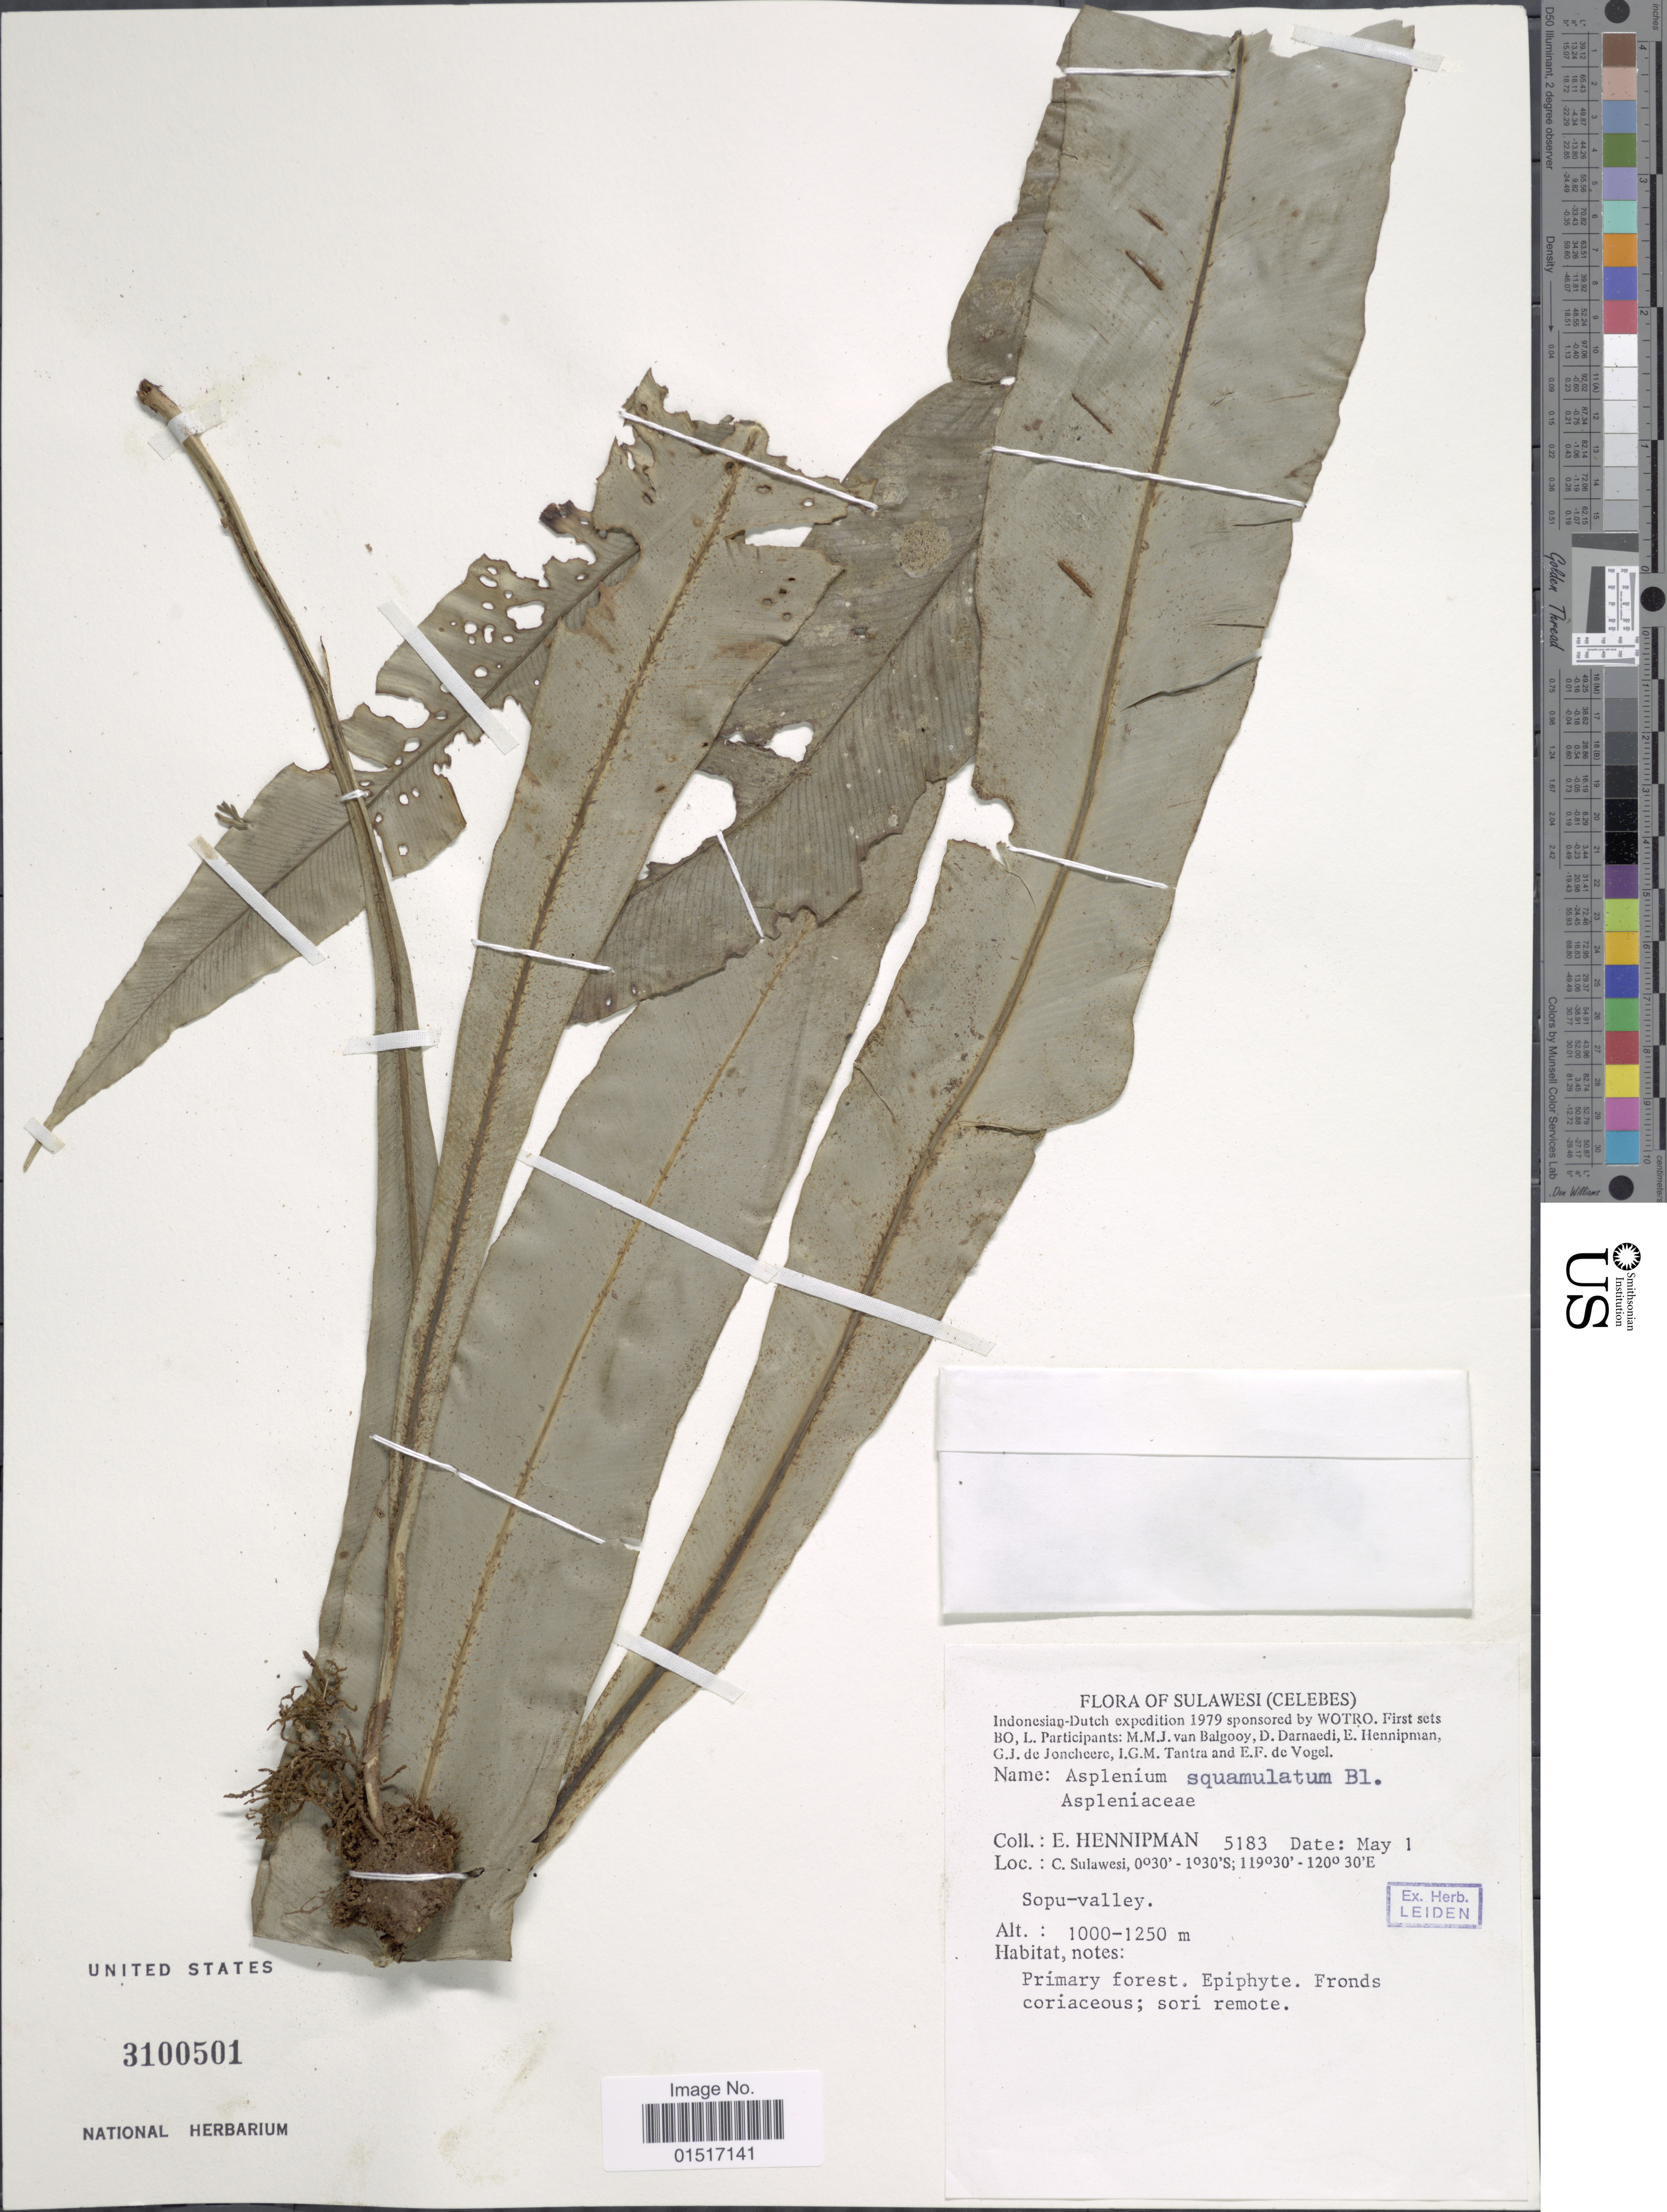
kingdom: Plantae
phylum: Tracheophyta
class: Polypodiopsida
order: Polypodiales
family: Aspleniaceae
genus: Asplenium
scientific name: Asplenium squamulatum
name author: Blume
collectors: E. Hennipman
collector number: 5183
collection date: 1979-05-01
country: Indonesia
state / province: Sulawesi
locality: Sulawesi (Celebes). C. Sulawesi. Sopu-valley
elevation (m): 1000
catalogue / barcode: US 3100501